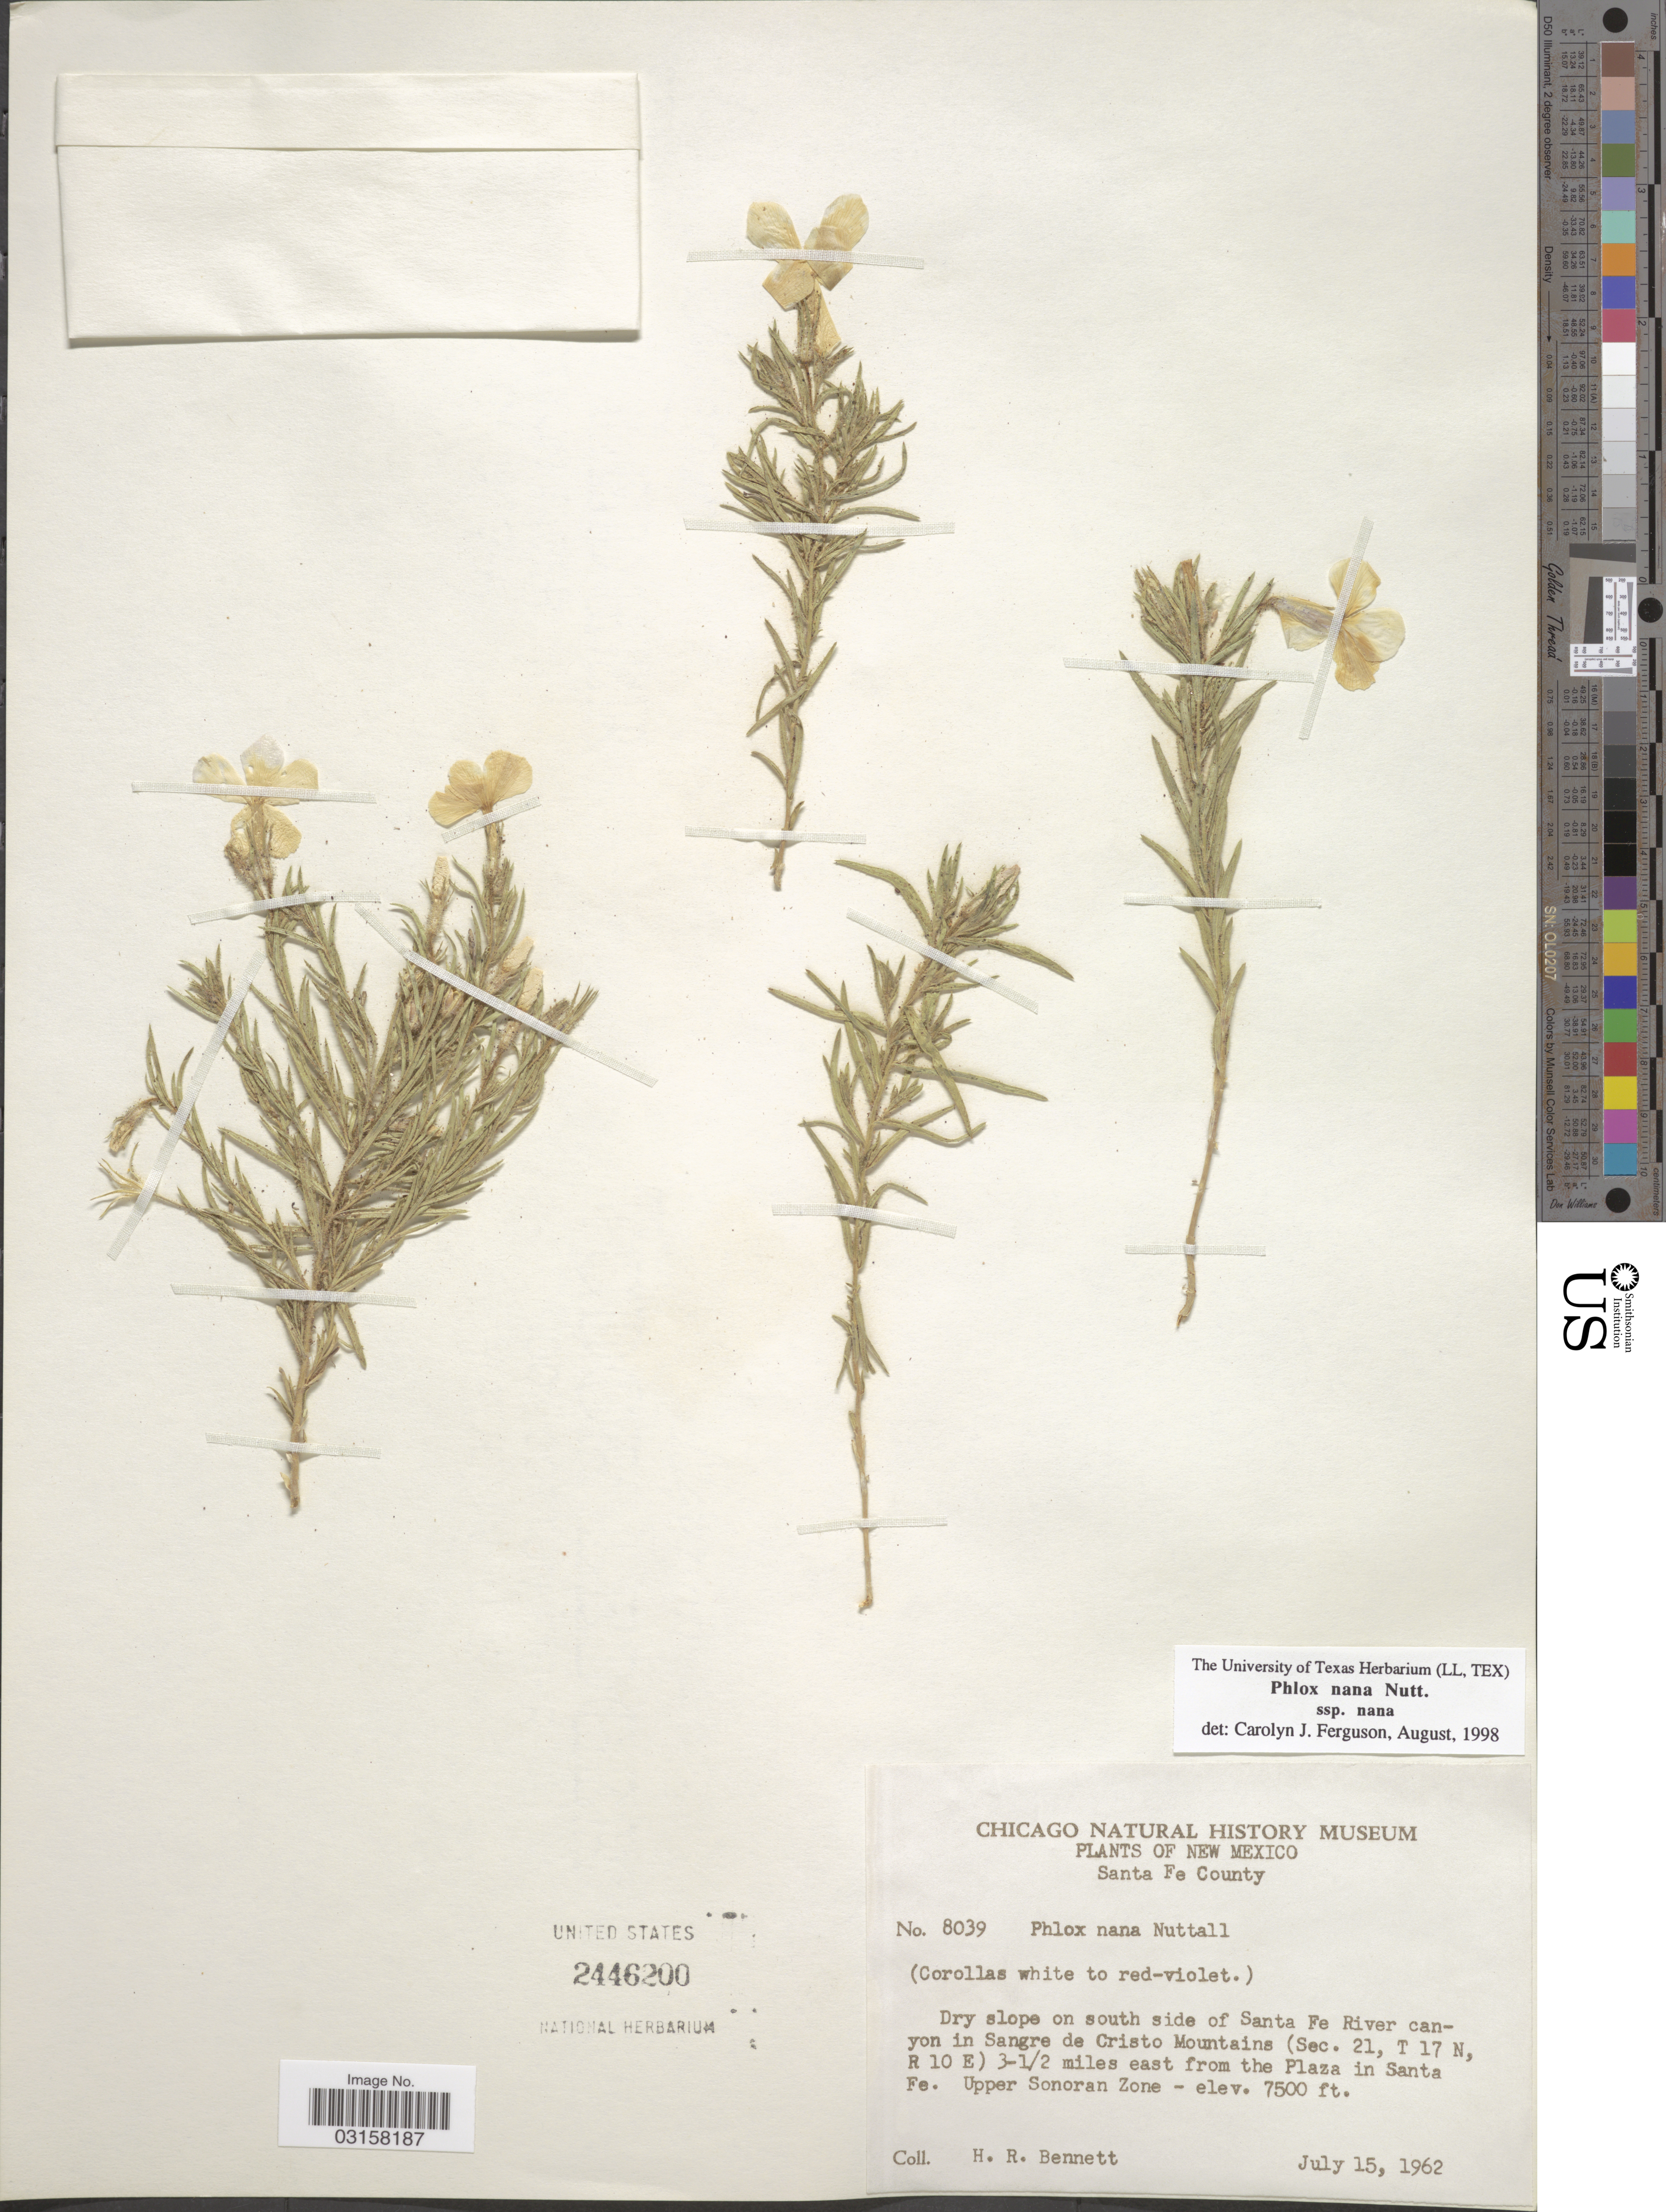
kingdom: Plantae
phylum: Tracheophyta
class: Magnoliopsida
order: Ericales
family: Polemoniaceae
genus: Phlox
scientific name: Phlox nana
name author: Nutt.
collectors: H. R. Bennett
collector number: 8039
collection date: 1962-07-15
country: United States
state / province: New Mexico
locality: Santa Fe County. Dry slope on south side of Santa Fe River canyon in Sangre de Cristo Mountains (Sec. 21, T 17 N, R 10 E) 3-½ miles east from the Plaza in Santa Fe. Upper Sonoran Zone.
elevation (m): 2286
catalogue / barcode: US 2446200